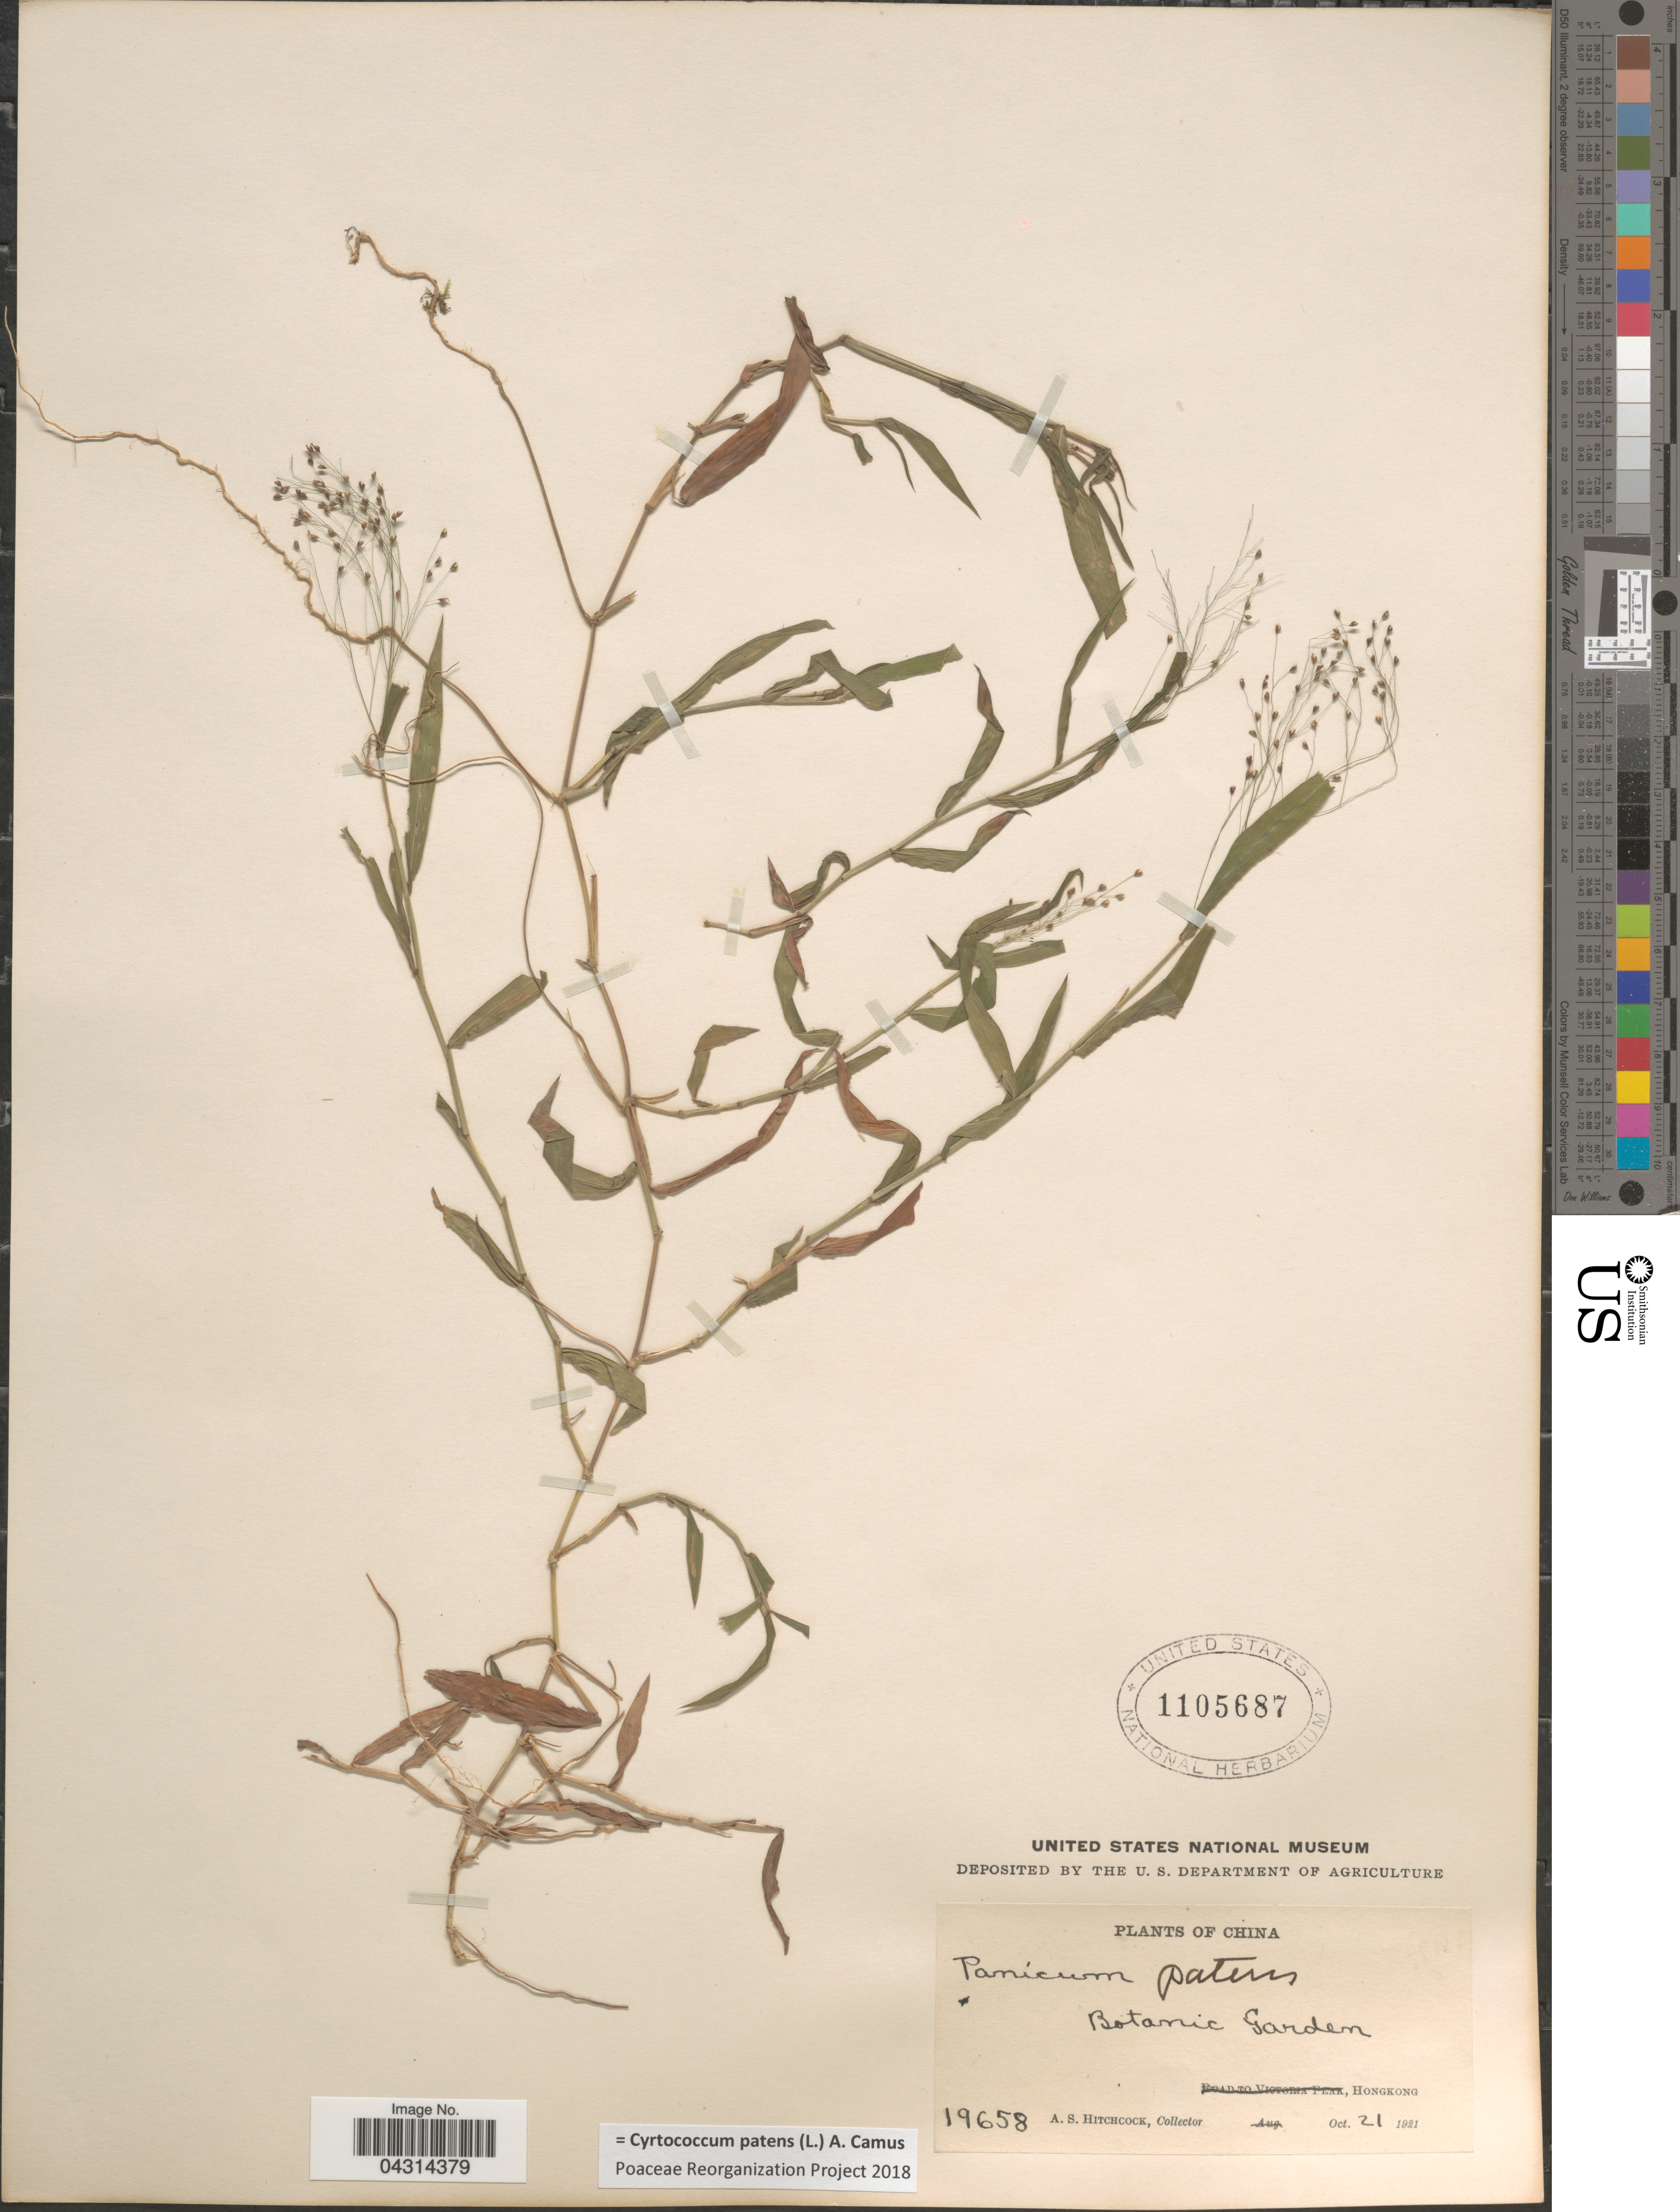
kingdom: Plantae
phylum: Tracheophyta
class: Liliopsida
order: Poales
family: Poaceae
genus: Cyrtococcum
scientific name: Cyrtococcum patens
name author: (L.) A. Camus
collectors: A. S. Hitchcock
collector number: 19658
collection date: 1921-10-21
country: China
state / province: Hong Kong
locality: Botanic Garden. Hongkong.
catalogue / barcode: US 1105687